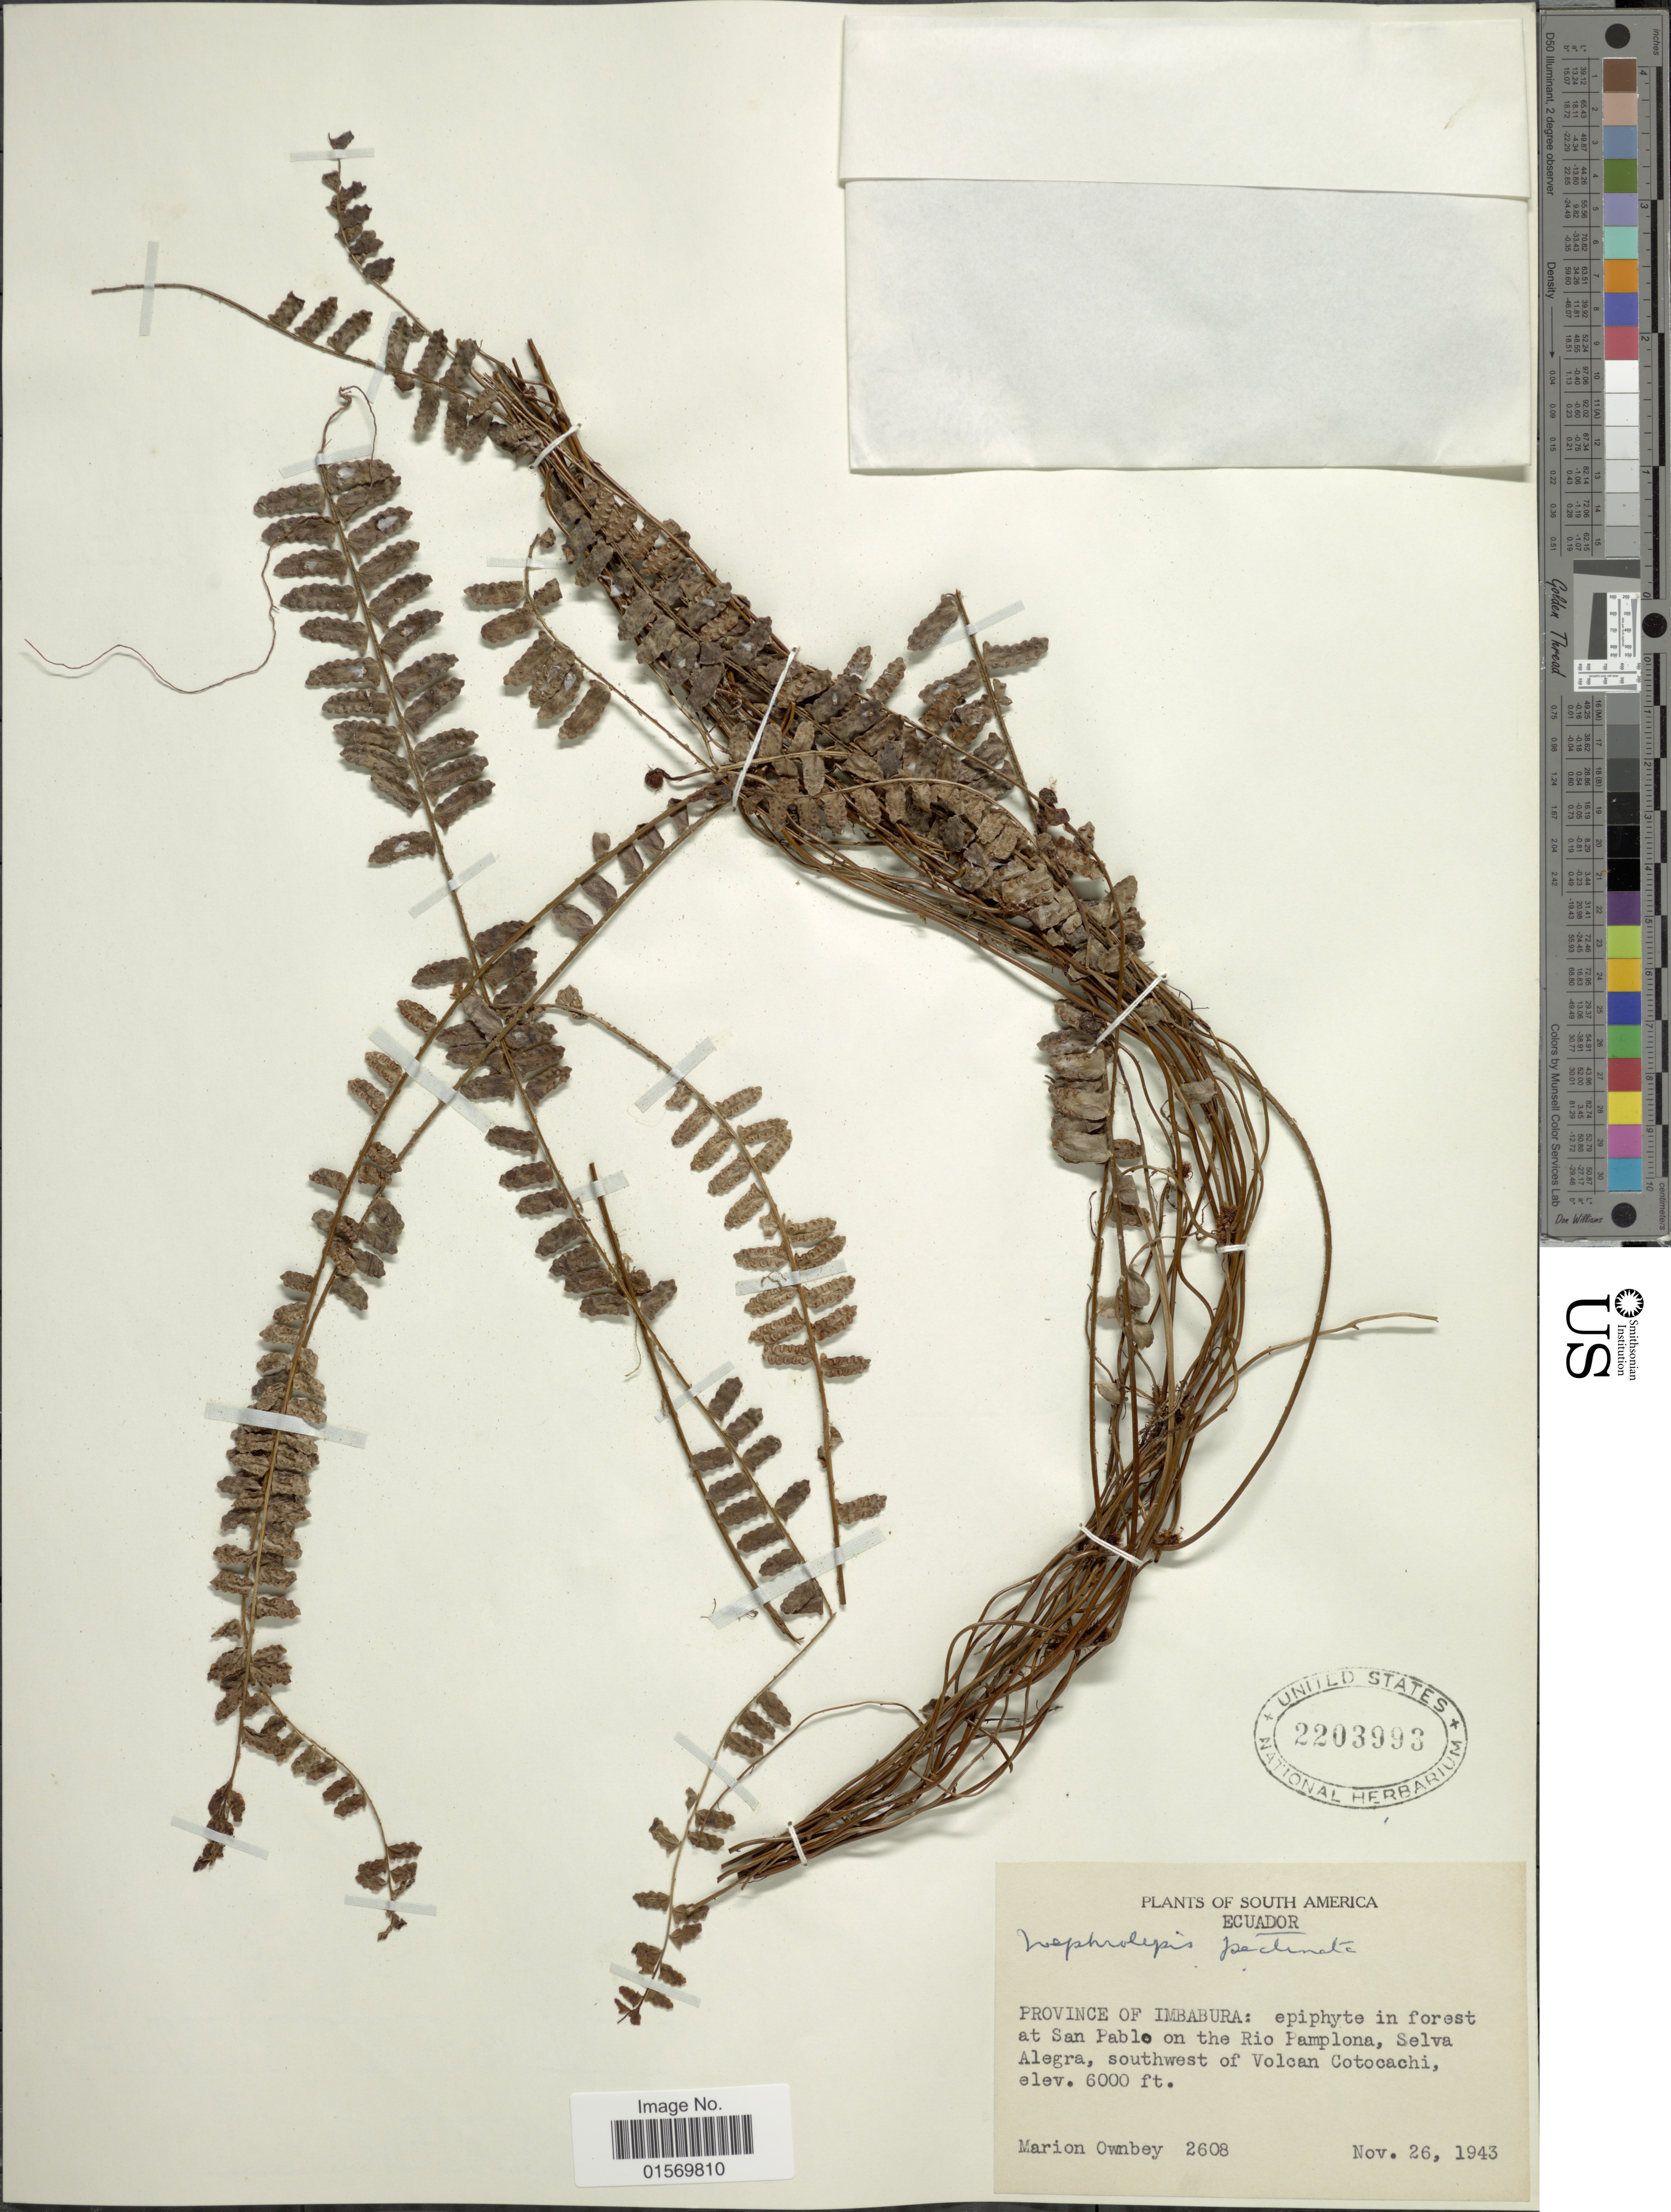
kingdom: Plantae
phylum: Tracheophyta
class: Polypodiopsida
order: Polypodiales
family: Nephrolepidaceae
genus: Nephrolepis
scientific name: Nephrolepis pectinata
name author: (Willd.) Schott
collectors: F. M. Ownbey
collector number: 2608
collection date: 1943-11-26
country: Ecuador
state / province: Imbabura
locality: At San Pablo on the Rio Pamplona, Selva Alegra, southwest of Volcan Cotocachi.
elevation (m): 1829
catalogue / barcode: US 2203993